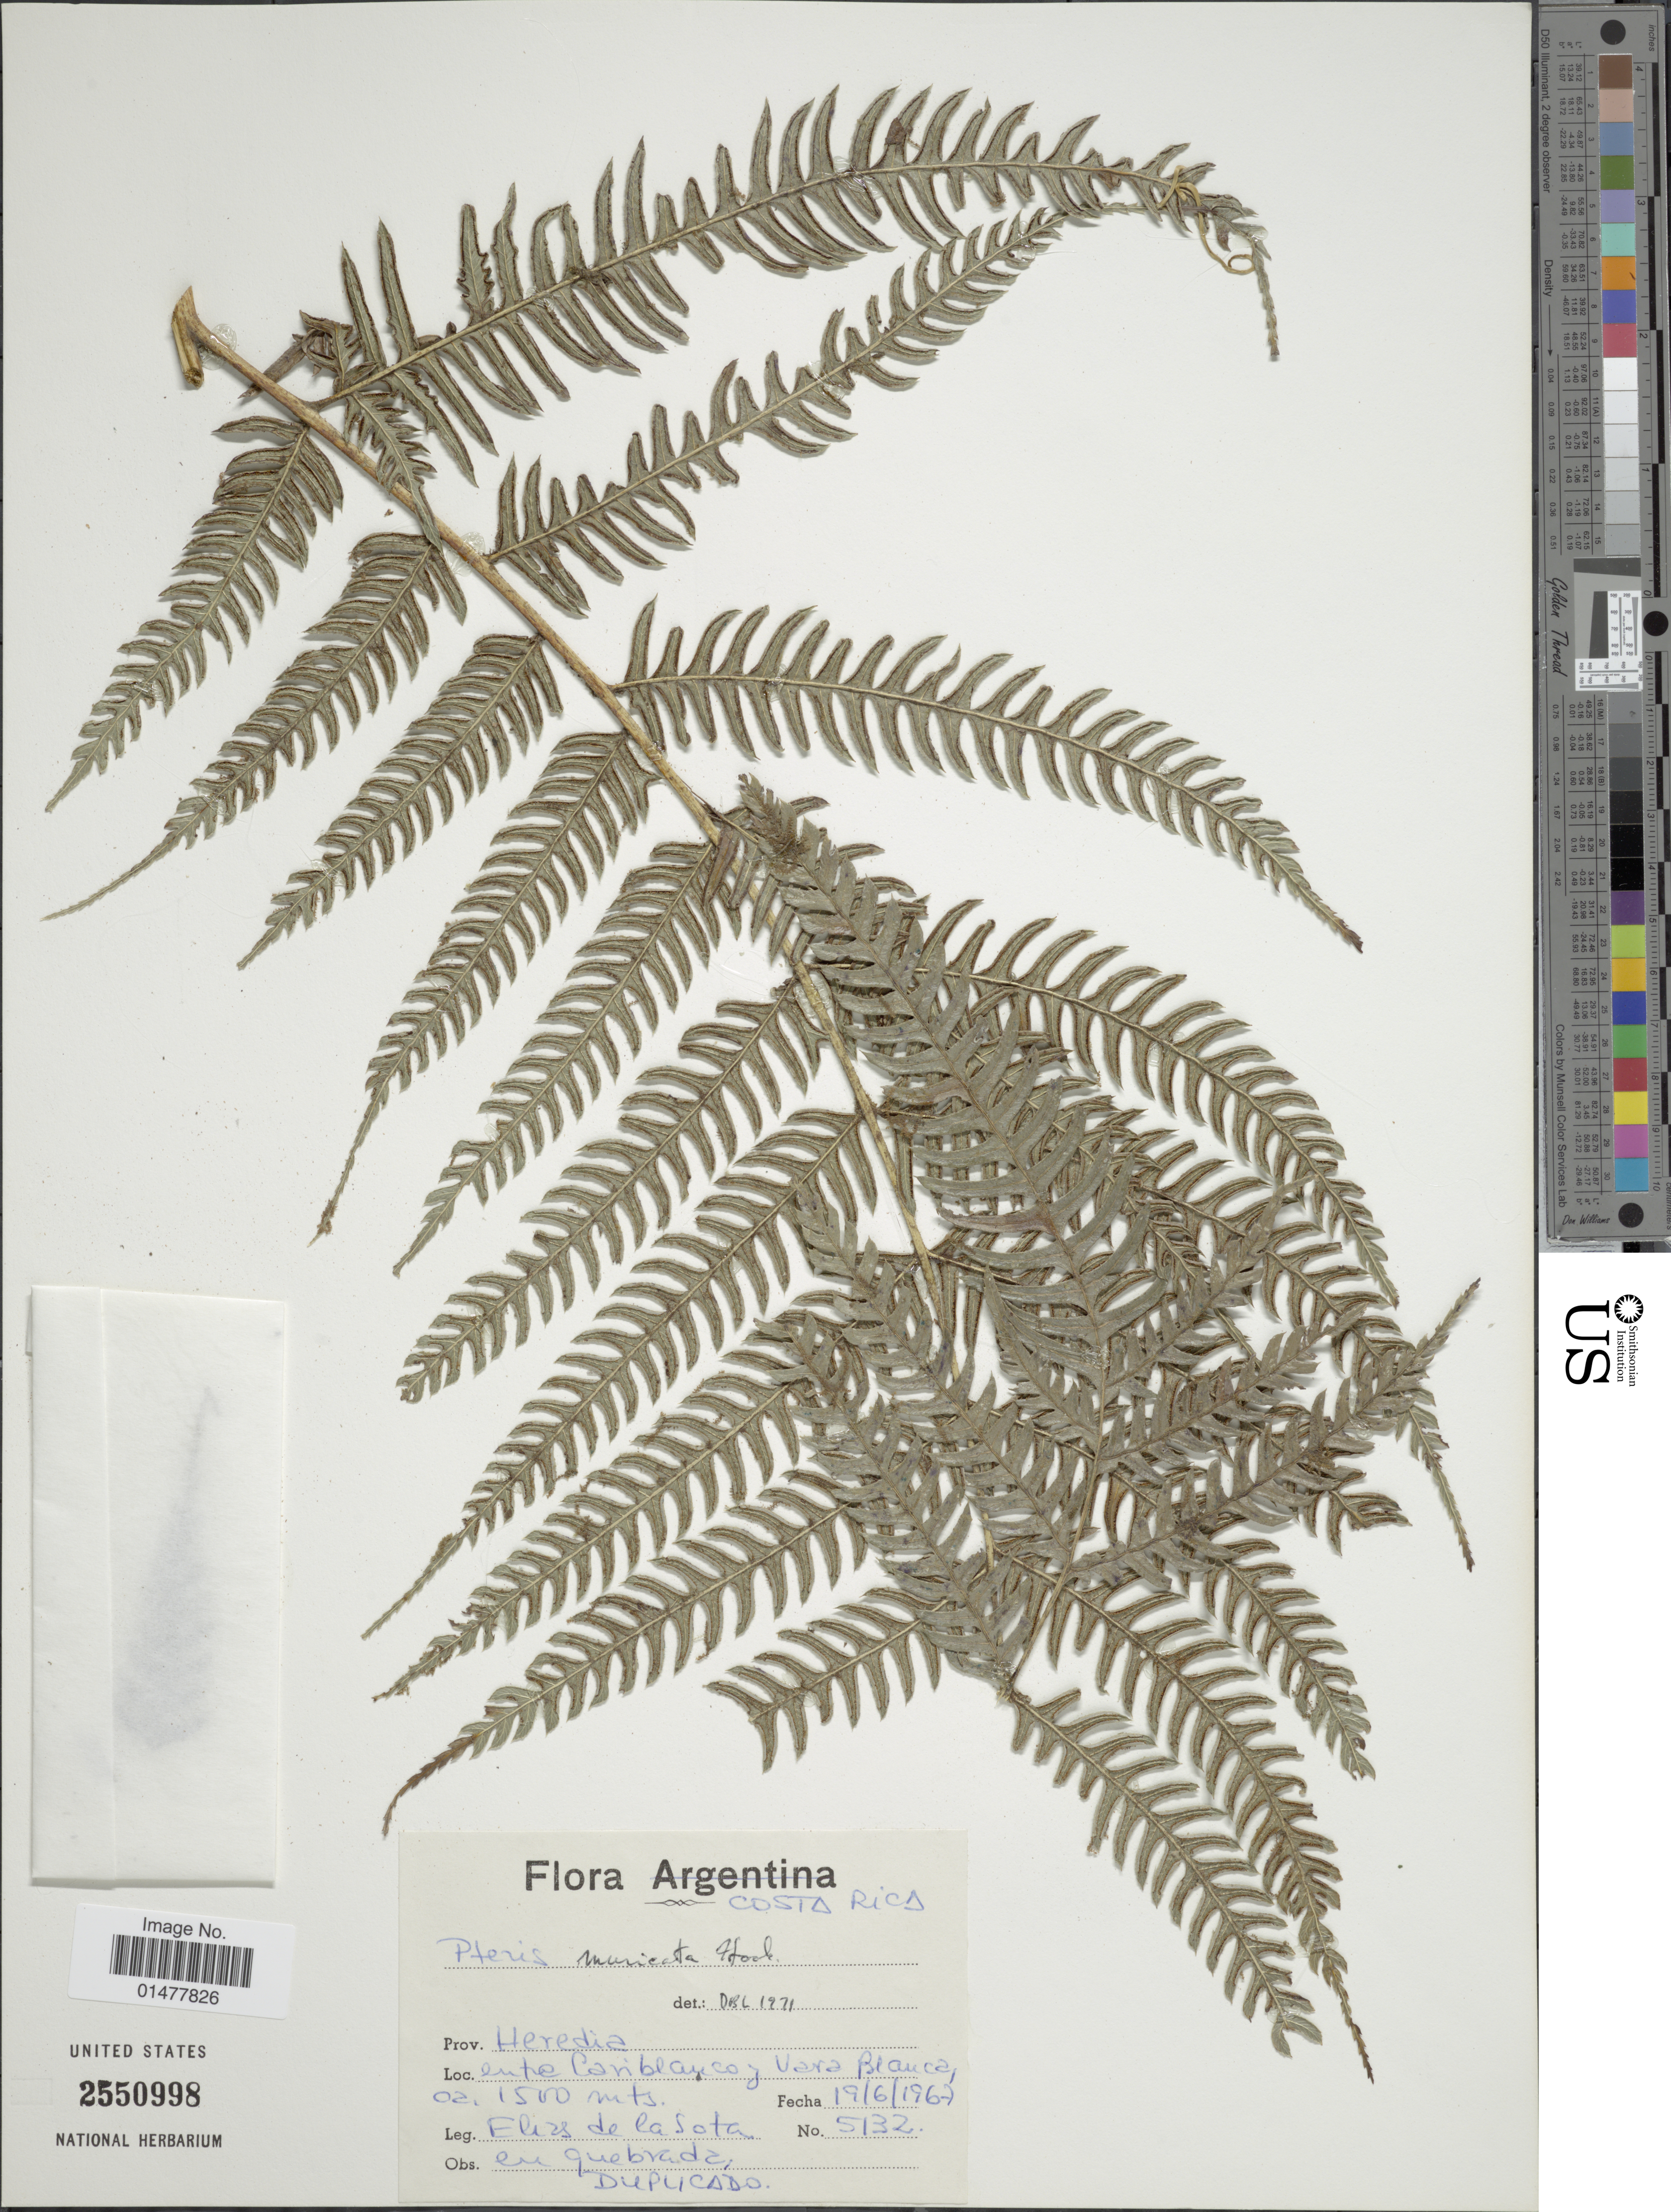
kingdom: Plantae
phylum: Tracheophyta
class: Polypodiopsida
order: Polypodiales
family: Pteridaceae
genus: Pteris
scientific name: Pteris muricata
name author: Rosenst.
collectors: E. R. de la Sota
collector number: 5132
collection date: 1967-06-19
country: Costa Rica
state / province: Heredia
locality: Entre Cariblanco y Vara Blanca.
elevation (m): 1500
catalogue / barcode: US 2550998